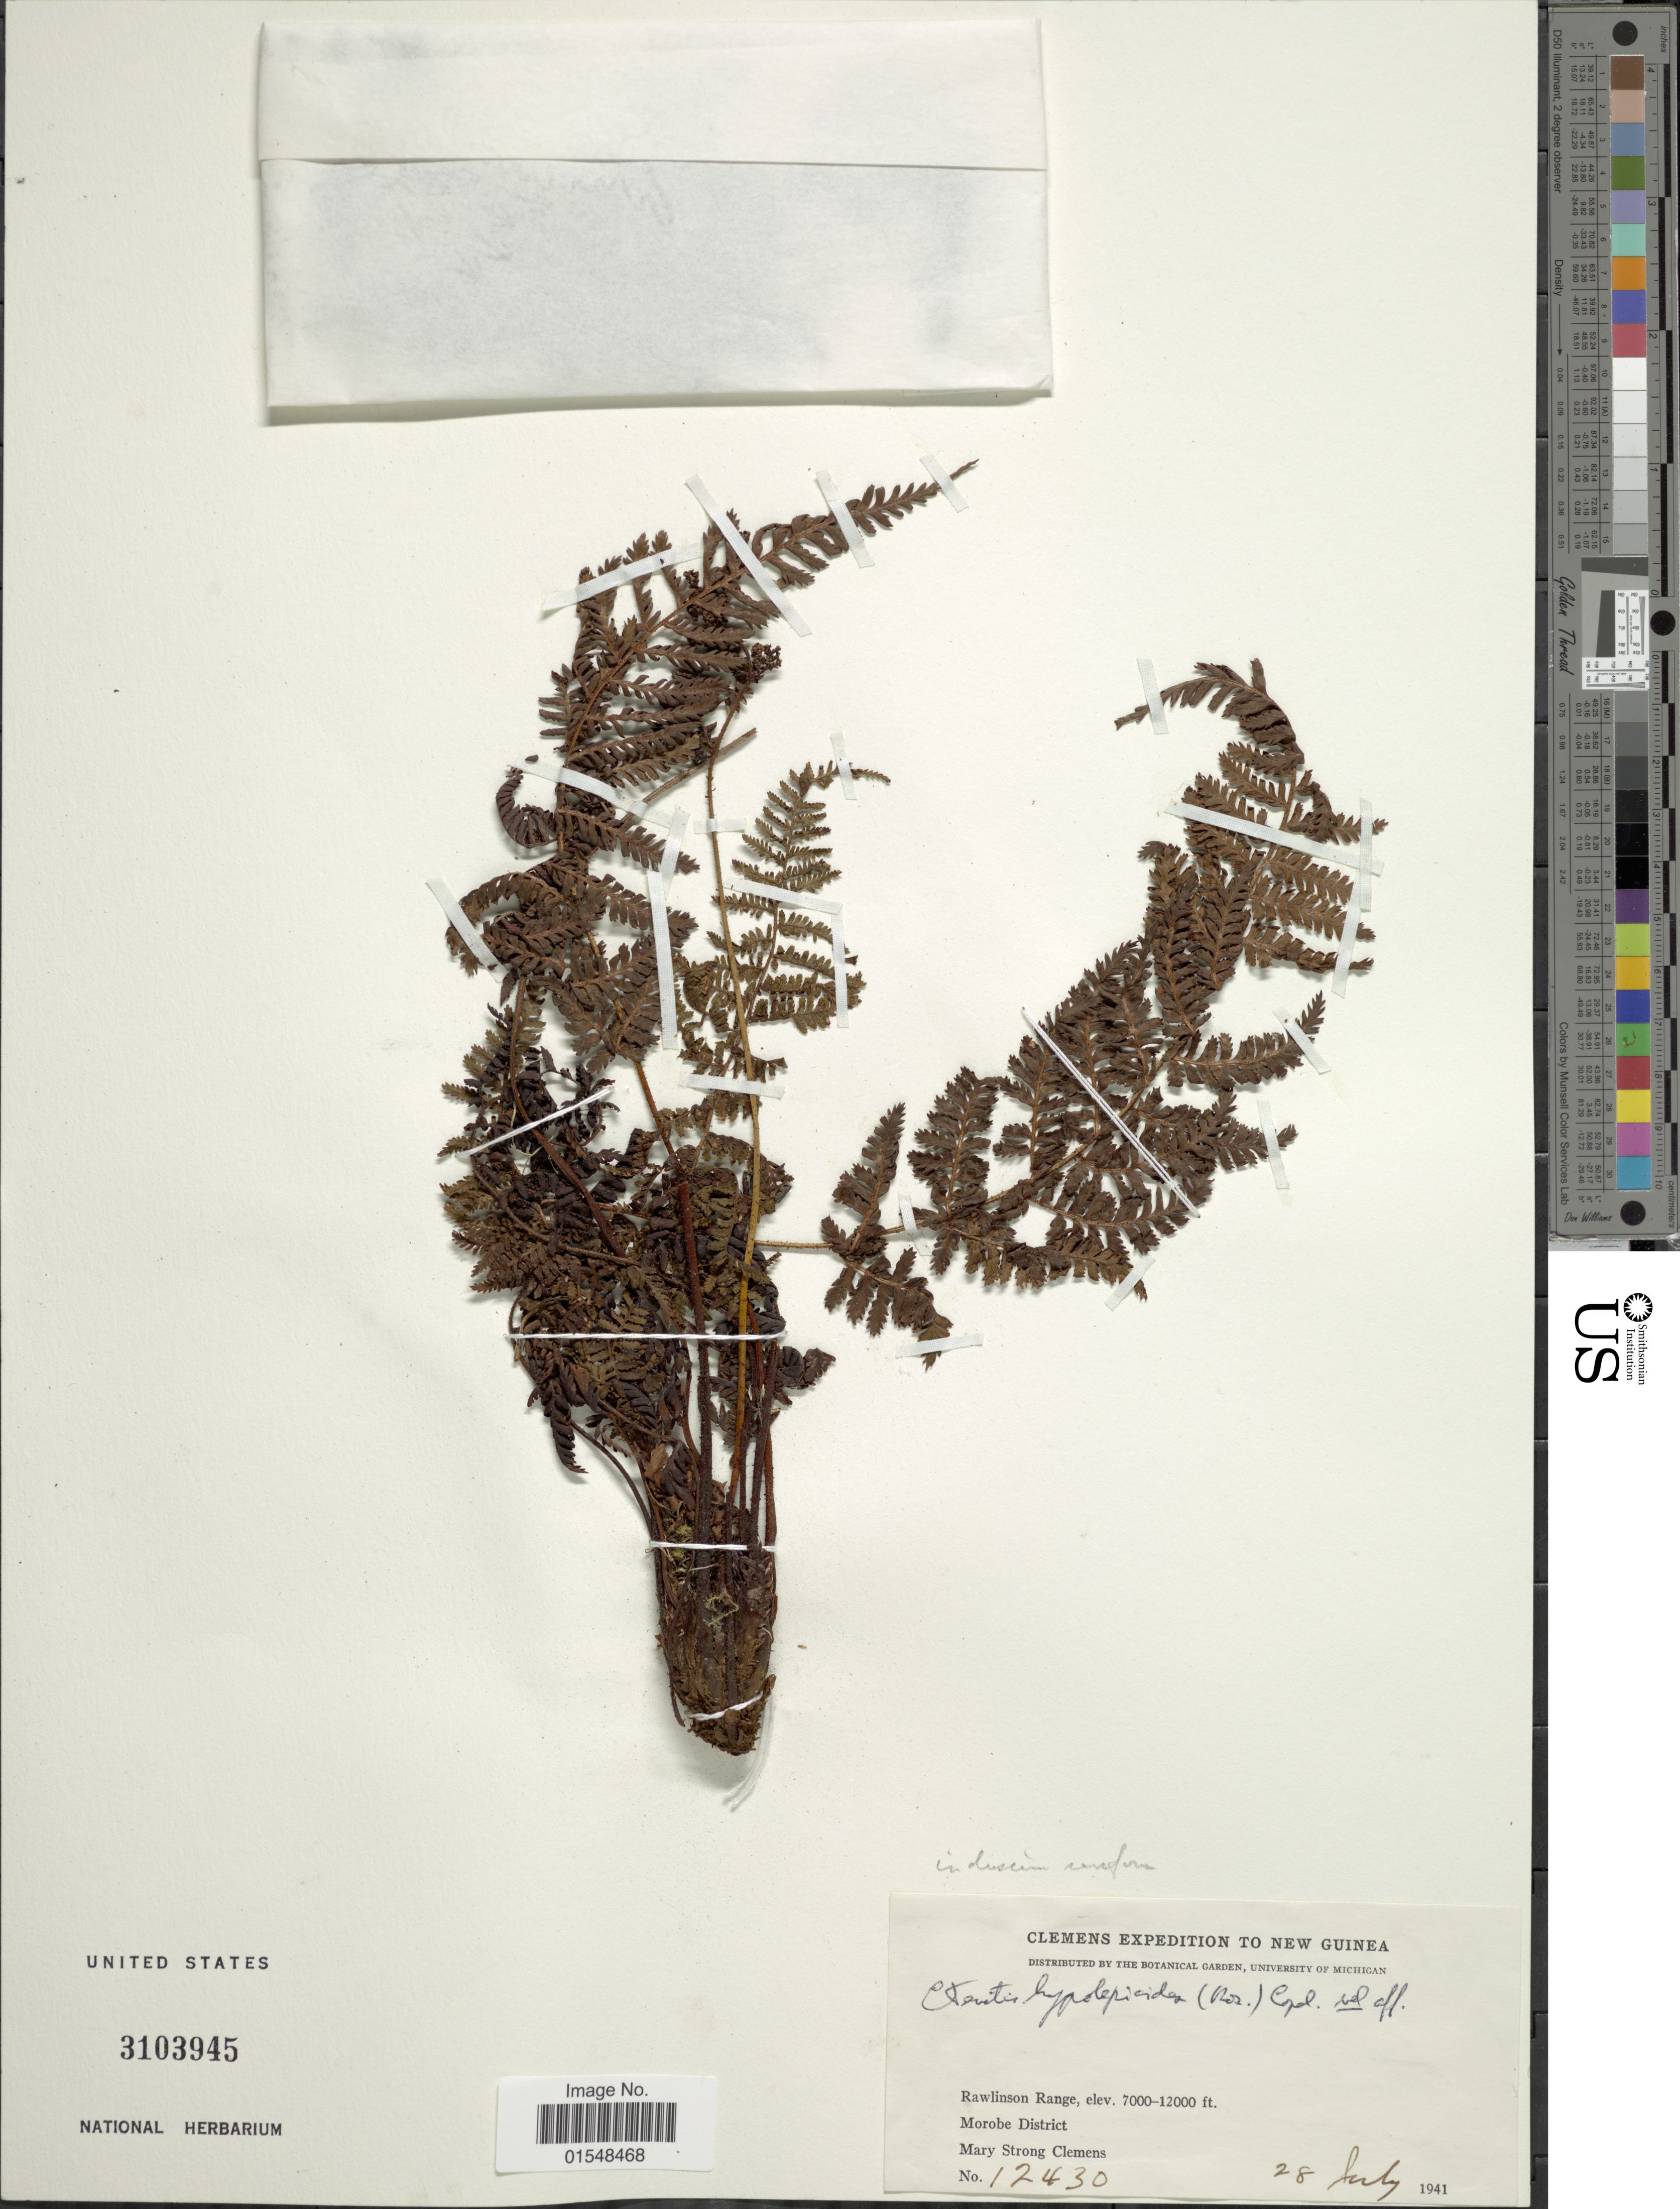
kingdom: Plantae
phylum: Tracheophyta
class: Polypodiopsida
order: Polypodiales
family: Dryopteridaceae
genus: Ctenitis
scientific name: Ctenitis hypolepioides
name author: (Rosenst.) Copel.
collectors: M. S. Clemens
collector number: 12430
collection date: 1941-07-28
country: Papua New Guinea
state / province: Morobe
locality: New Guinea, Rawlinson Rang, Morobe District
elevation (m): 2134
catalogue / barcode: US 3103945